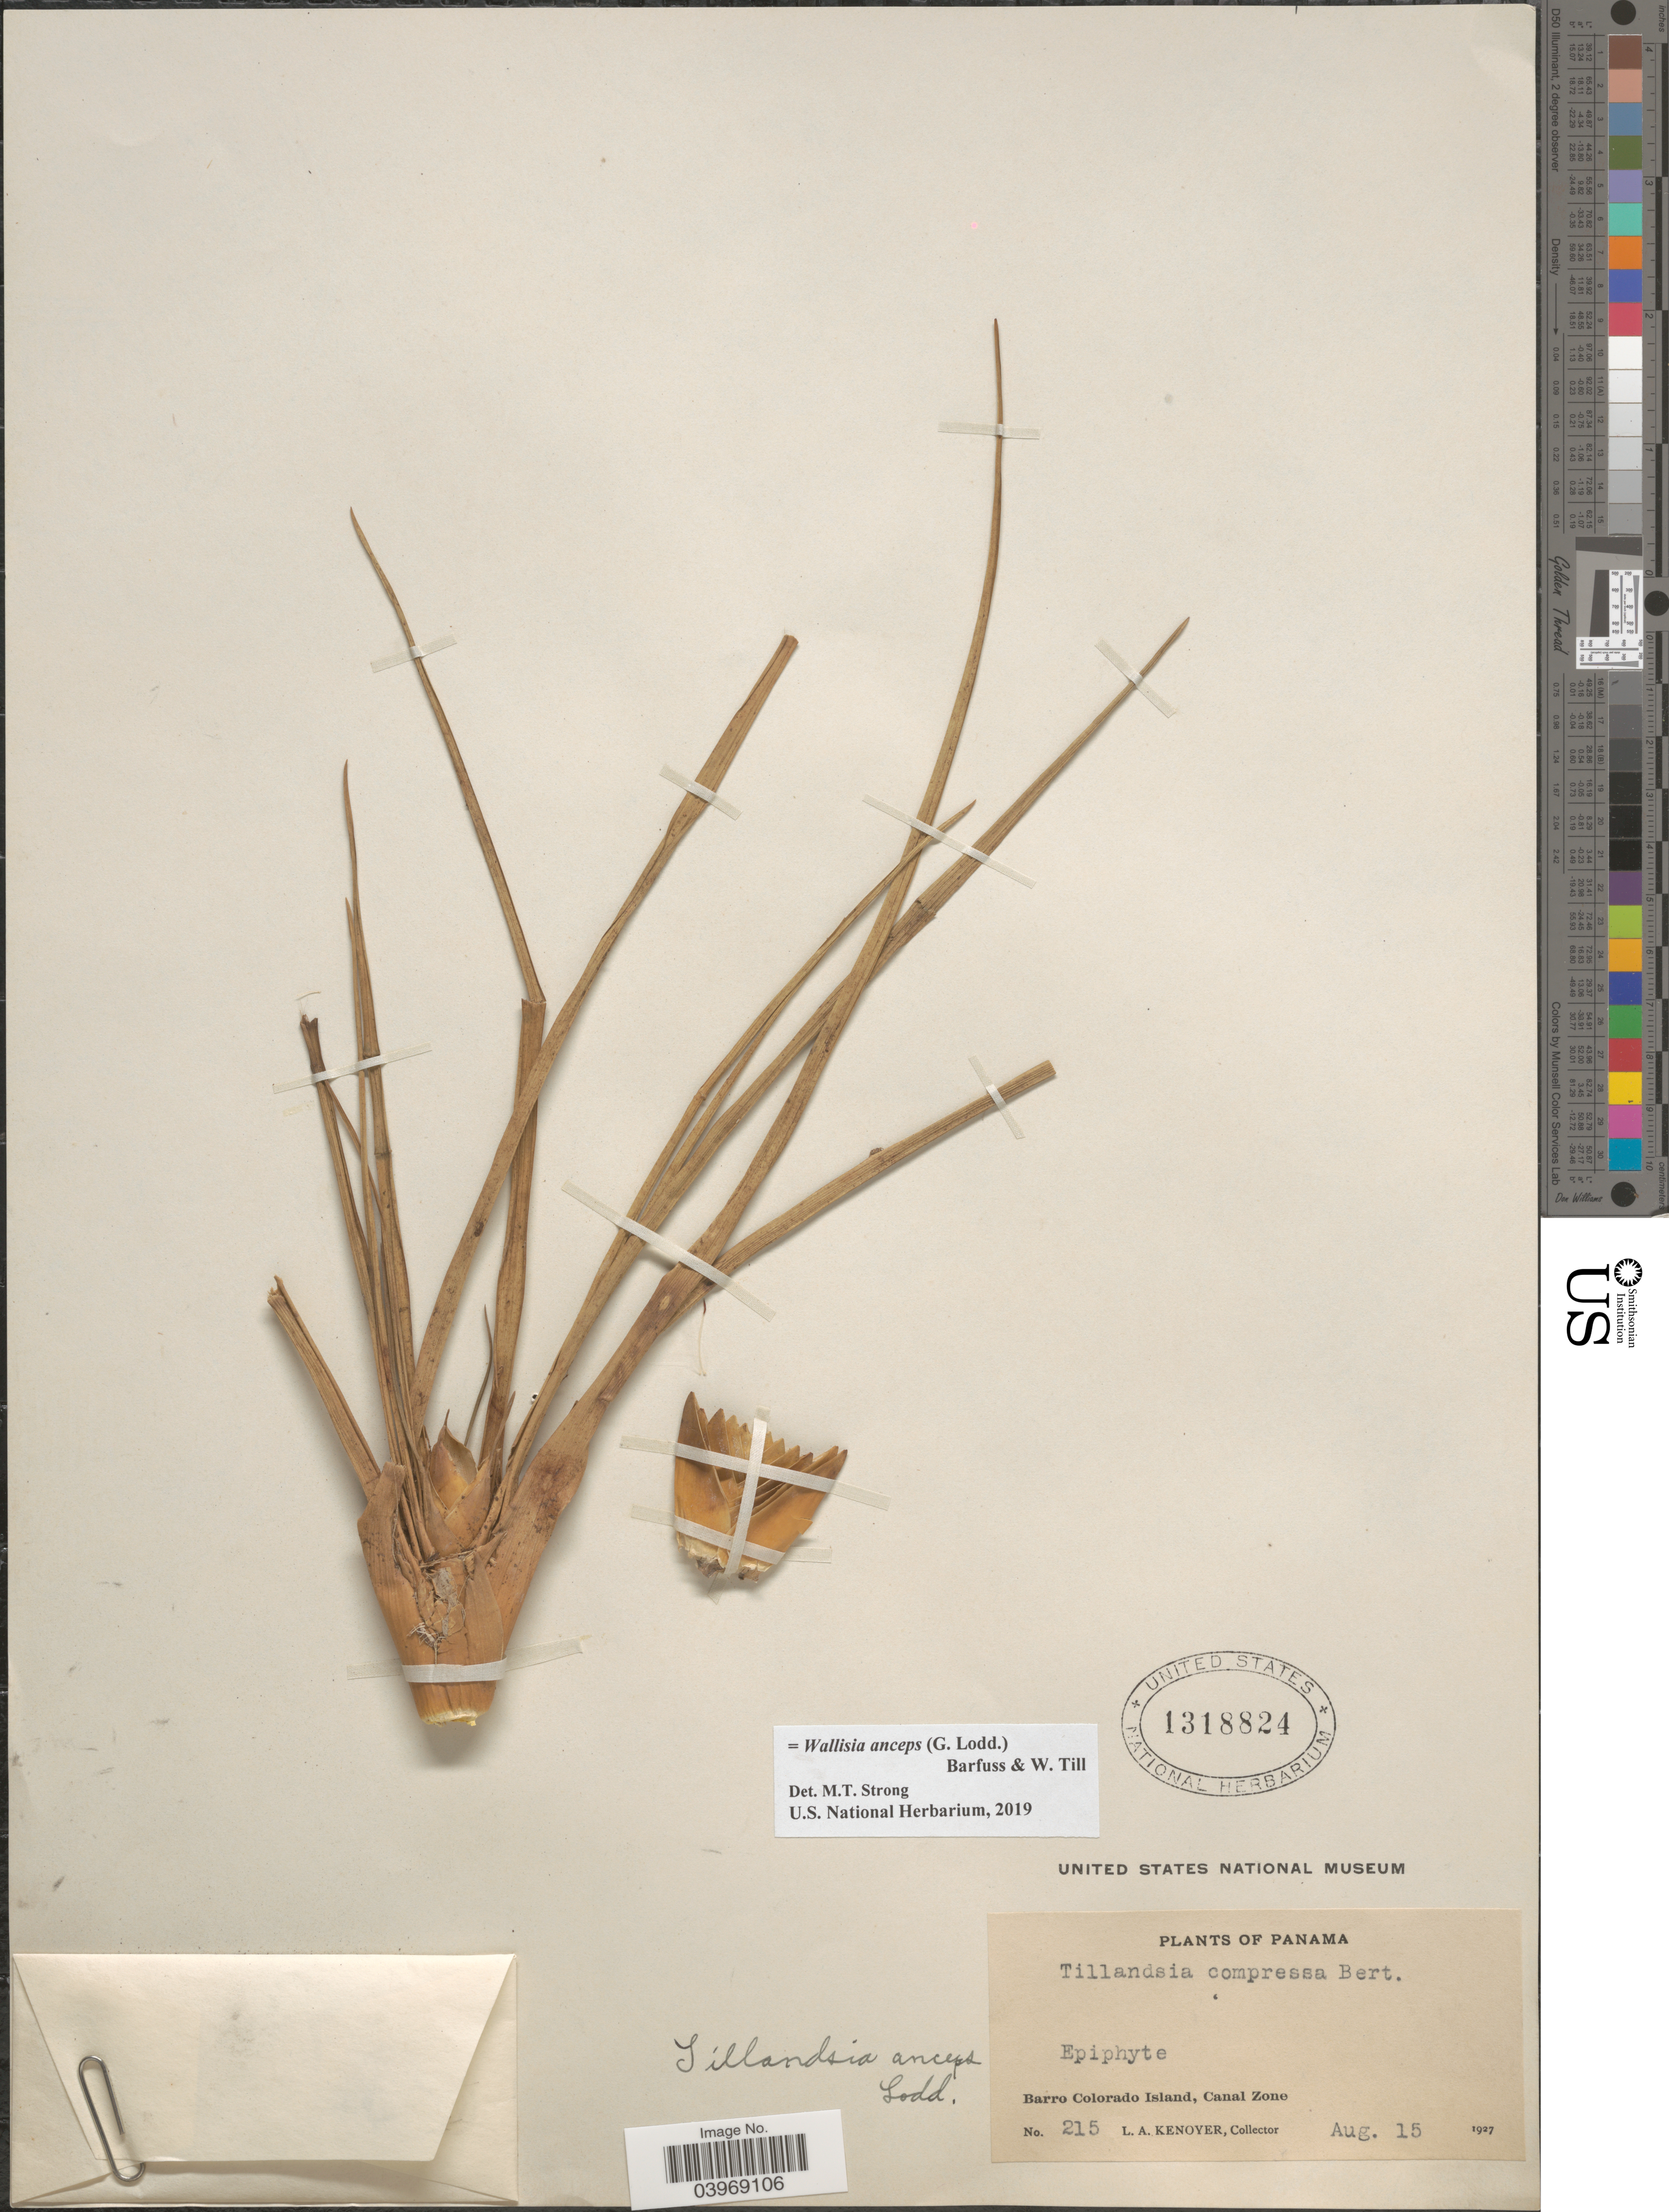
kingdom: Plantae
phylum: Tracheophyta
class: Liliopsida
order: Poales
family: Bromeliaceae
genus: Wallisia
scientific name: Wallisia anceps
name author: (G. Lodd.) Barfuss & W. Till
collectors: L. A. Kenoyer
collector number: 215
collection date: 1927-08-15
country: Panama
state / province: Panamá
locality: Barro Colorado Island, Canal Zone.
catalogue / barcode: US 1318824